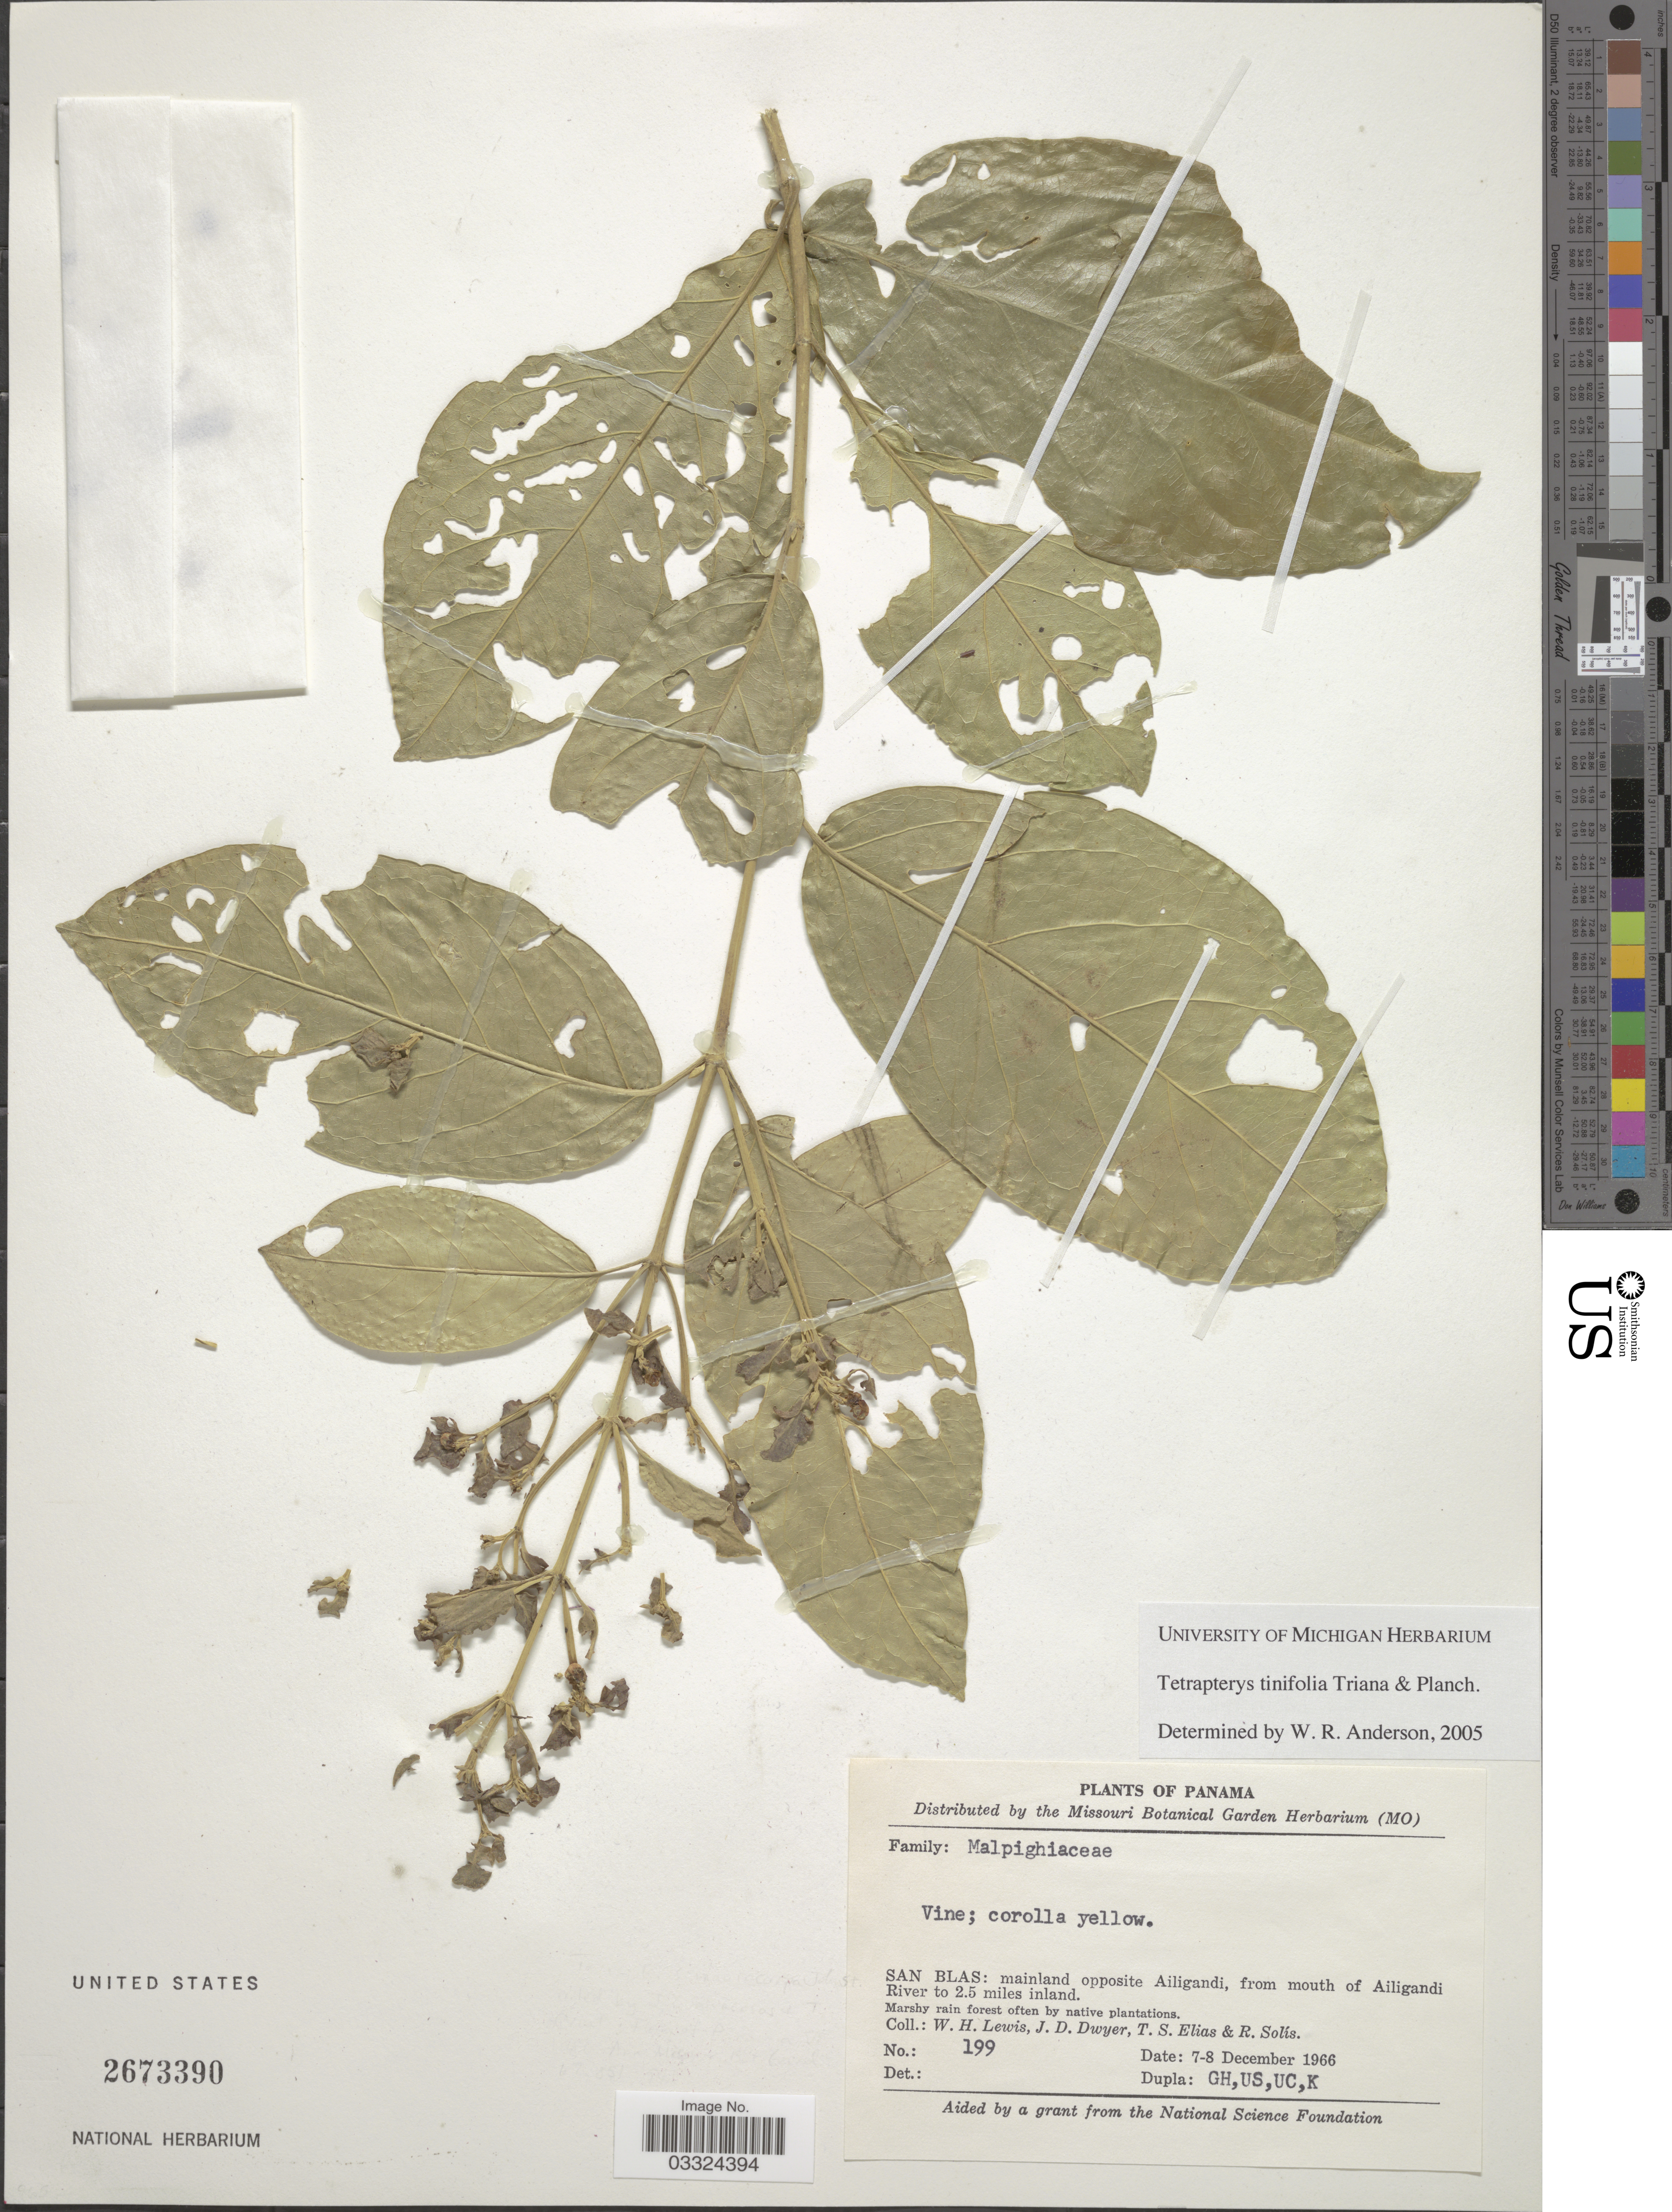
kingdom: Plantae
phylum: Tracheophyta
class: Magnoliopsida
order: Malpighiales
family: Malpighiaceae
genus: Tetrapterys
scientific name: Tetrapterys tinifolia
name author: Triana & Planch.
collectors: W. H. Lewis, J. D. Dwyer, T. S. Elias & R. Solis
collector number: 199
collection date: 1966-12-07/1966-12-08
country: Panama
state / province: Kuna Yala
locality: Mainland opposite Ailigandi, from mouth of Ailigandi River to 2.5 miles inland.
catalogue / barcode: US 2673390